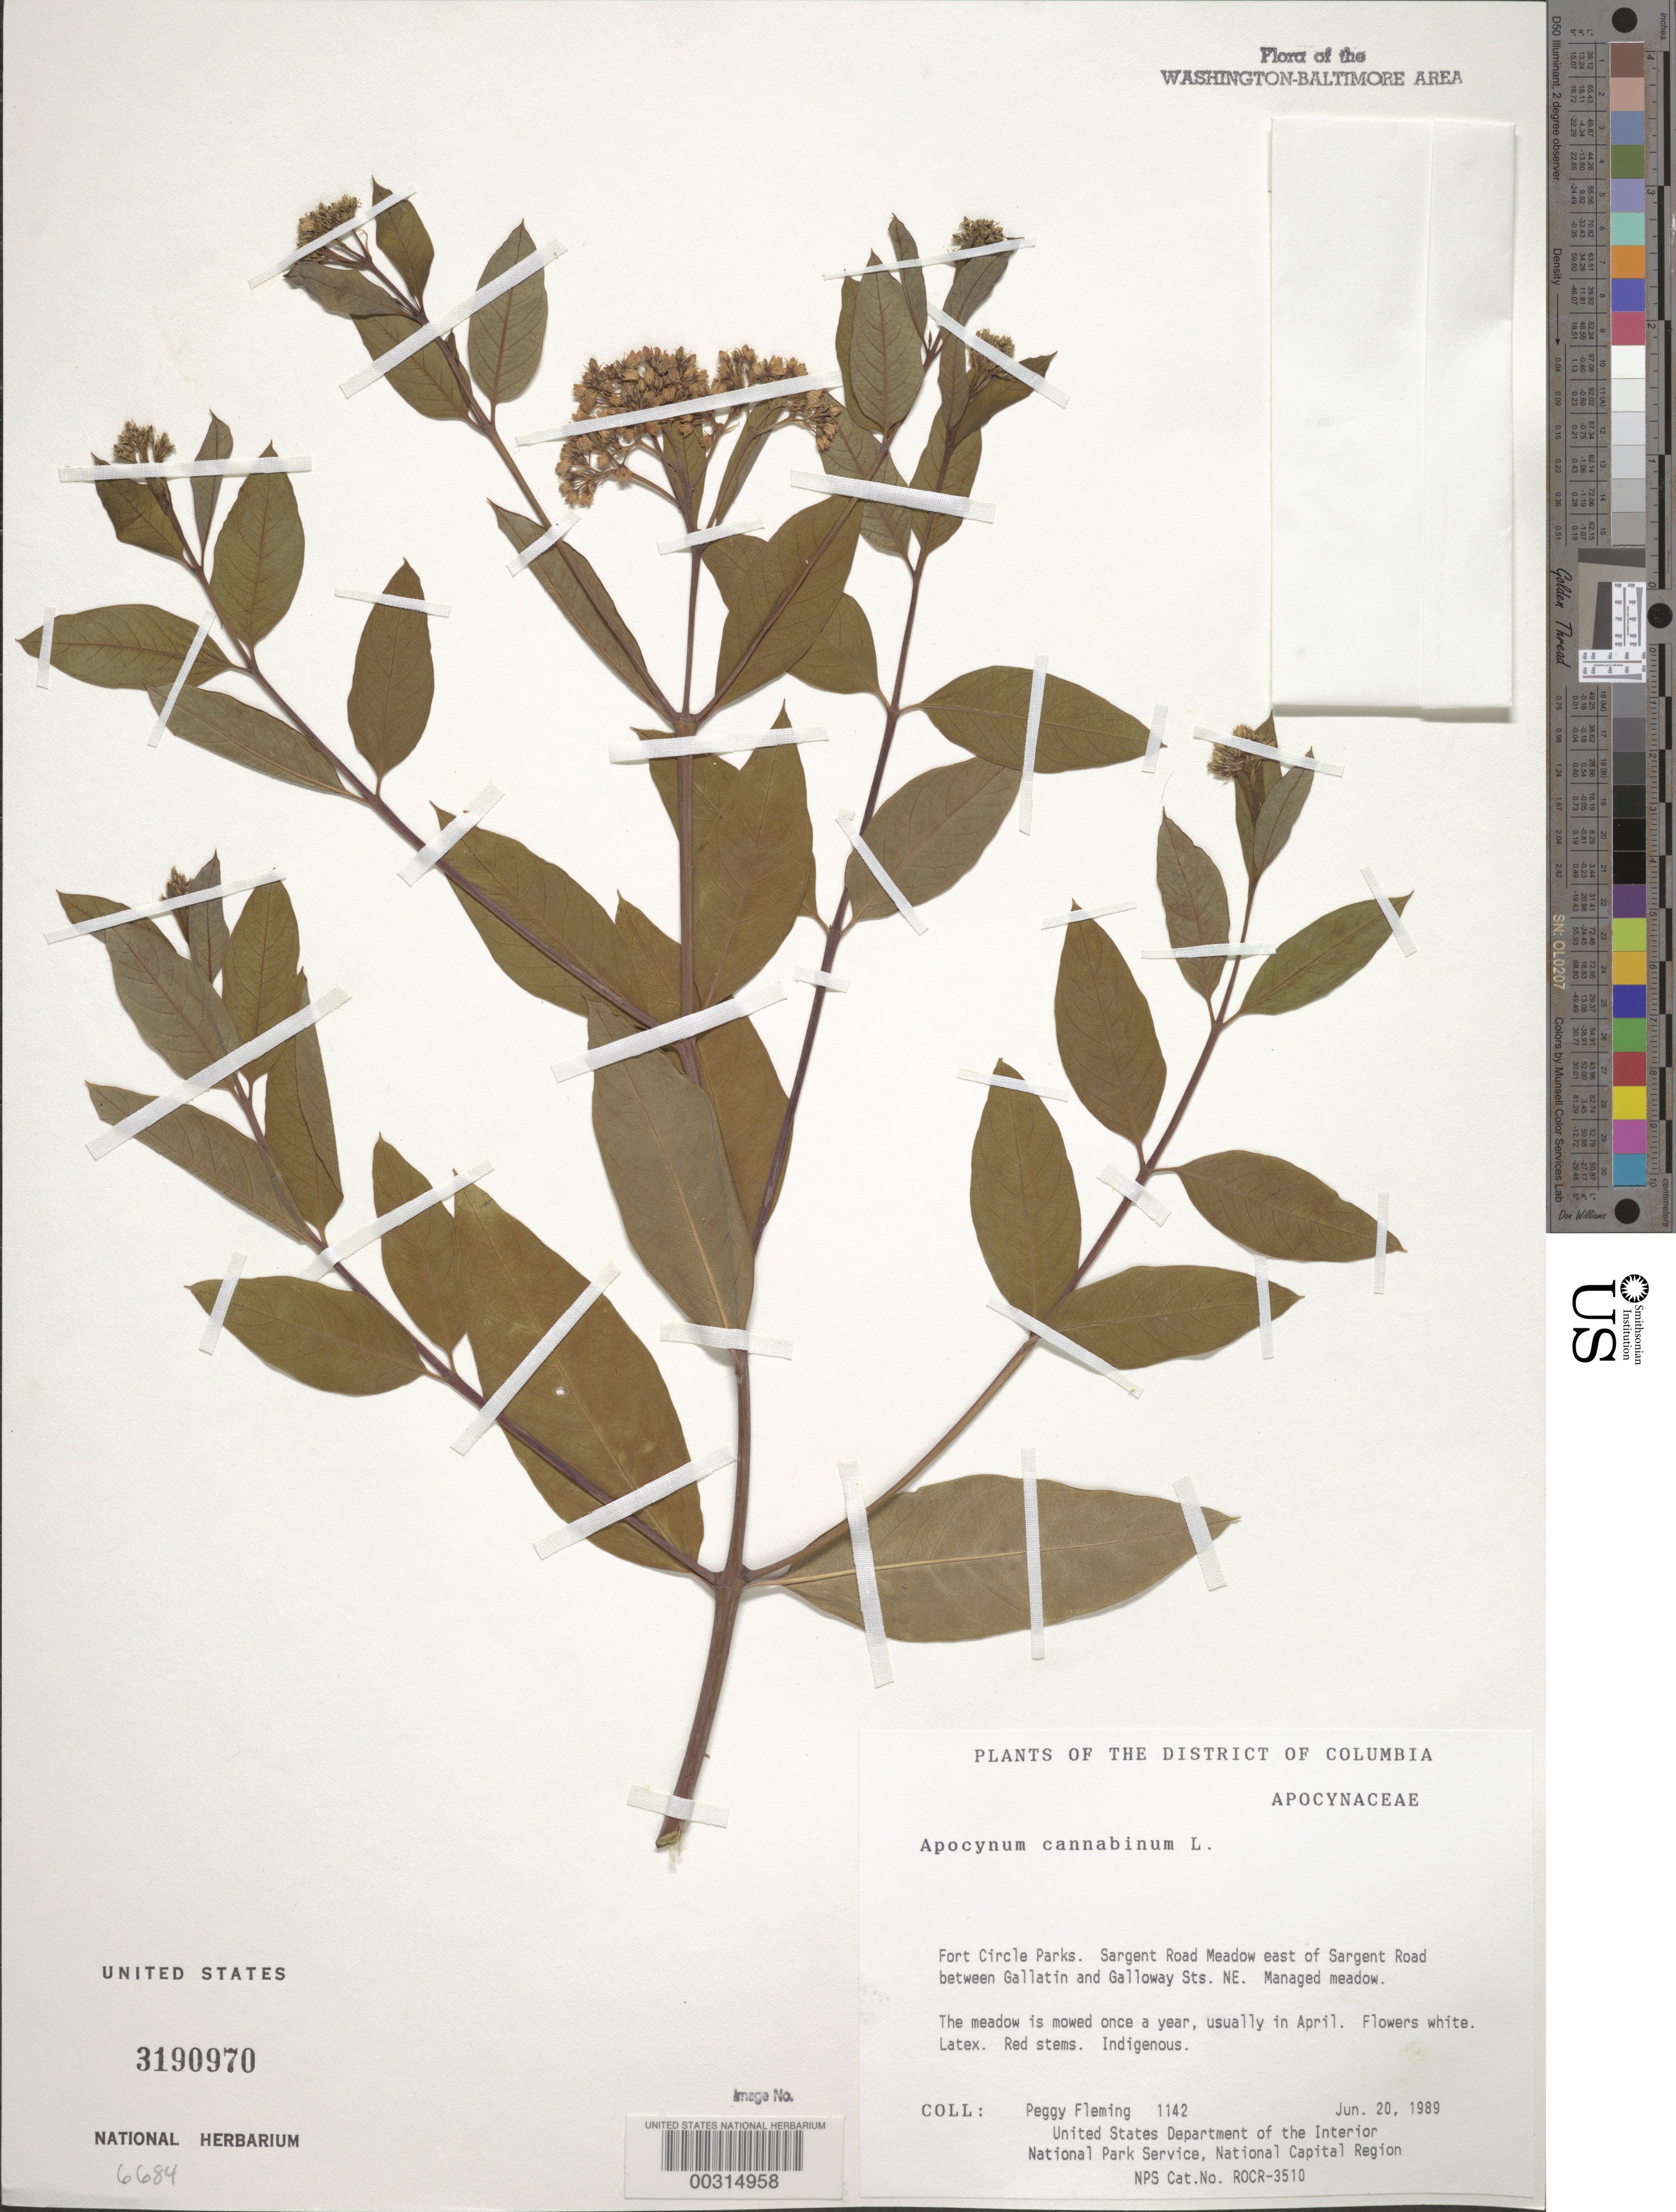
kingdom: Plantae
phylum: Tracheophyta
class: Magnoliopsida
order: Gentianales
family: Apocynaceae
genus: Apocynum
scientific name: Apocynum cannabinum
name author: L.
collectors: P. Fleming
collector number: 1142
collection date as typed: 20 Jun 1989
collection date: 1989-06-20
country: United States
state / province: District of Columbia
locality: Columbia Island, Sargent Road meadow E of Sargent Road between Gallatin and Galloway Sts, NE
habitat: Managed meadow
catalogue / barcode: US 3190970